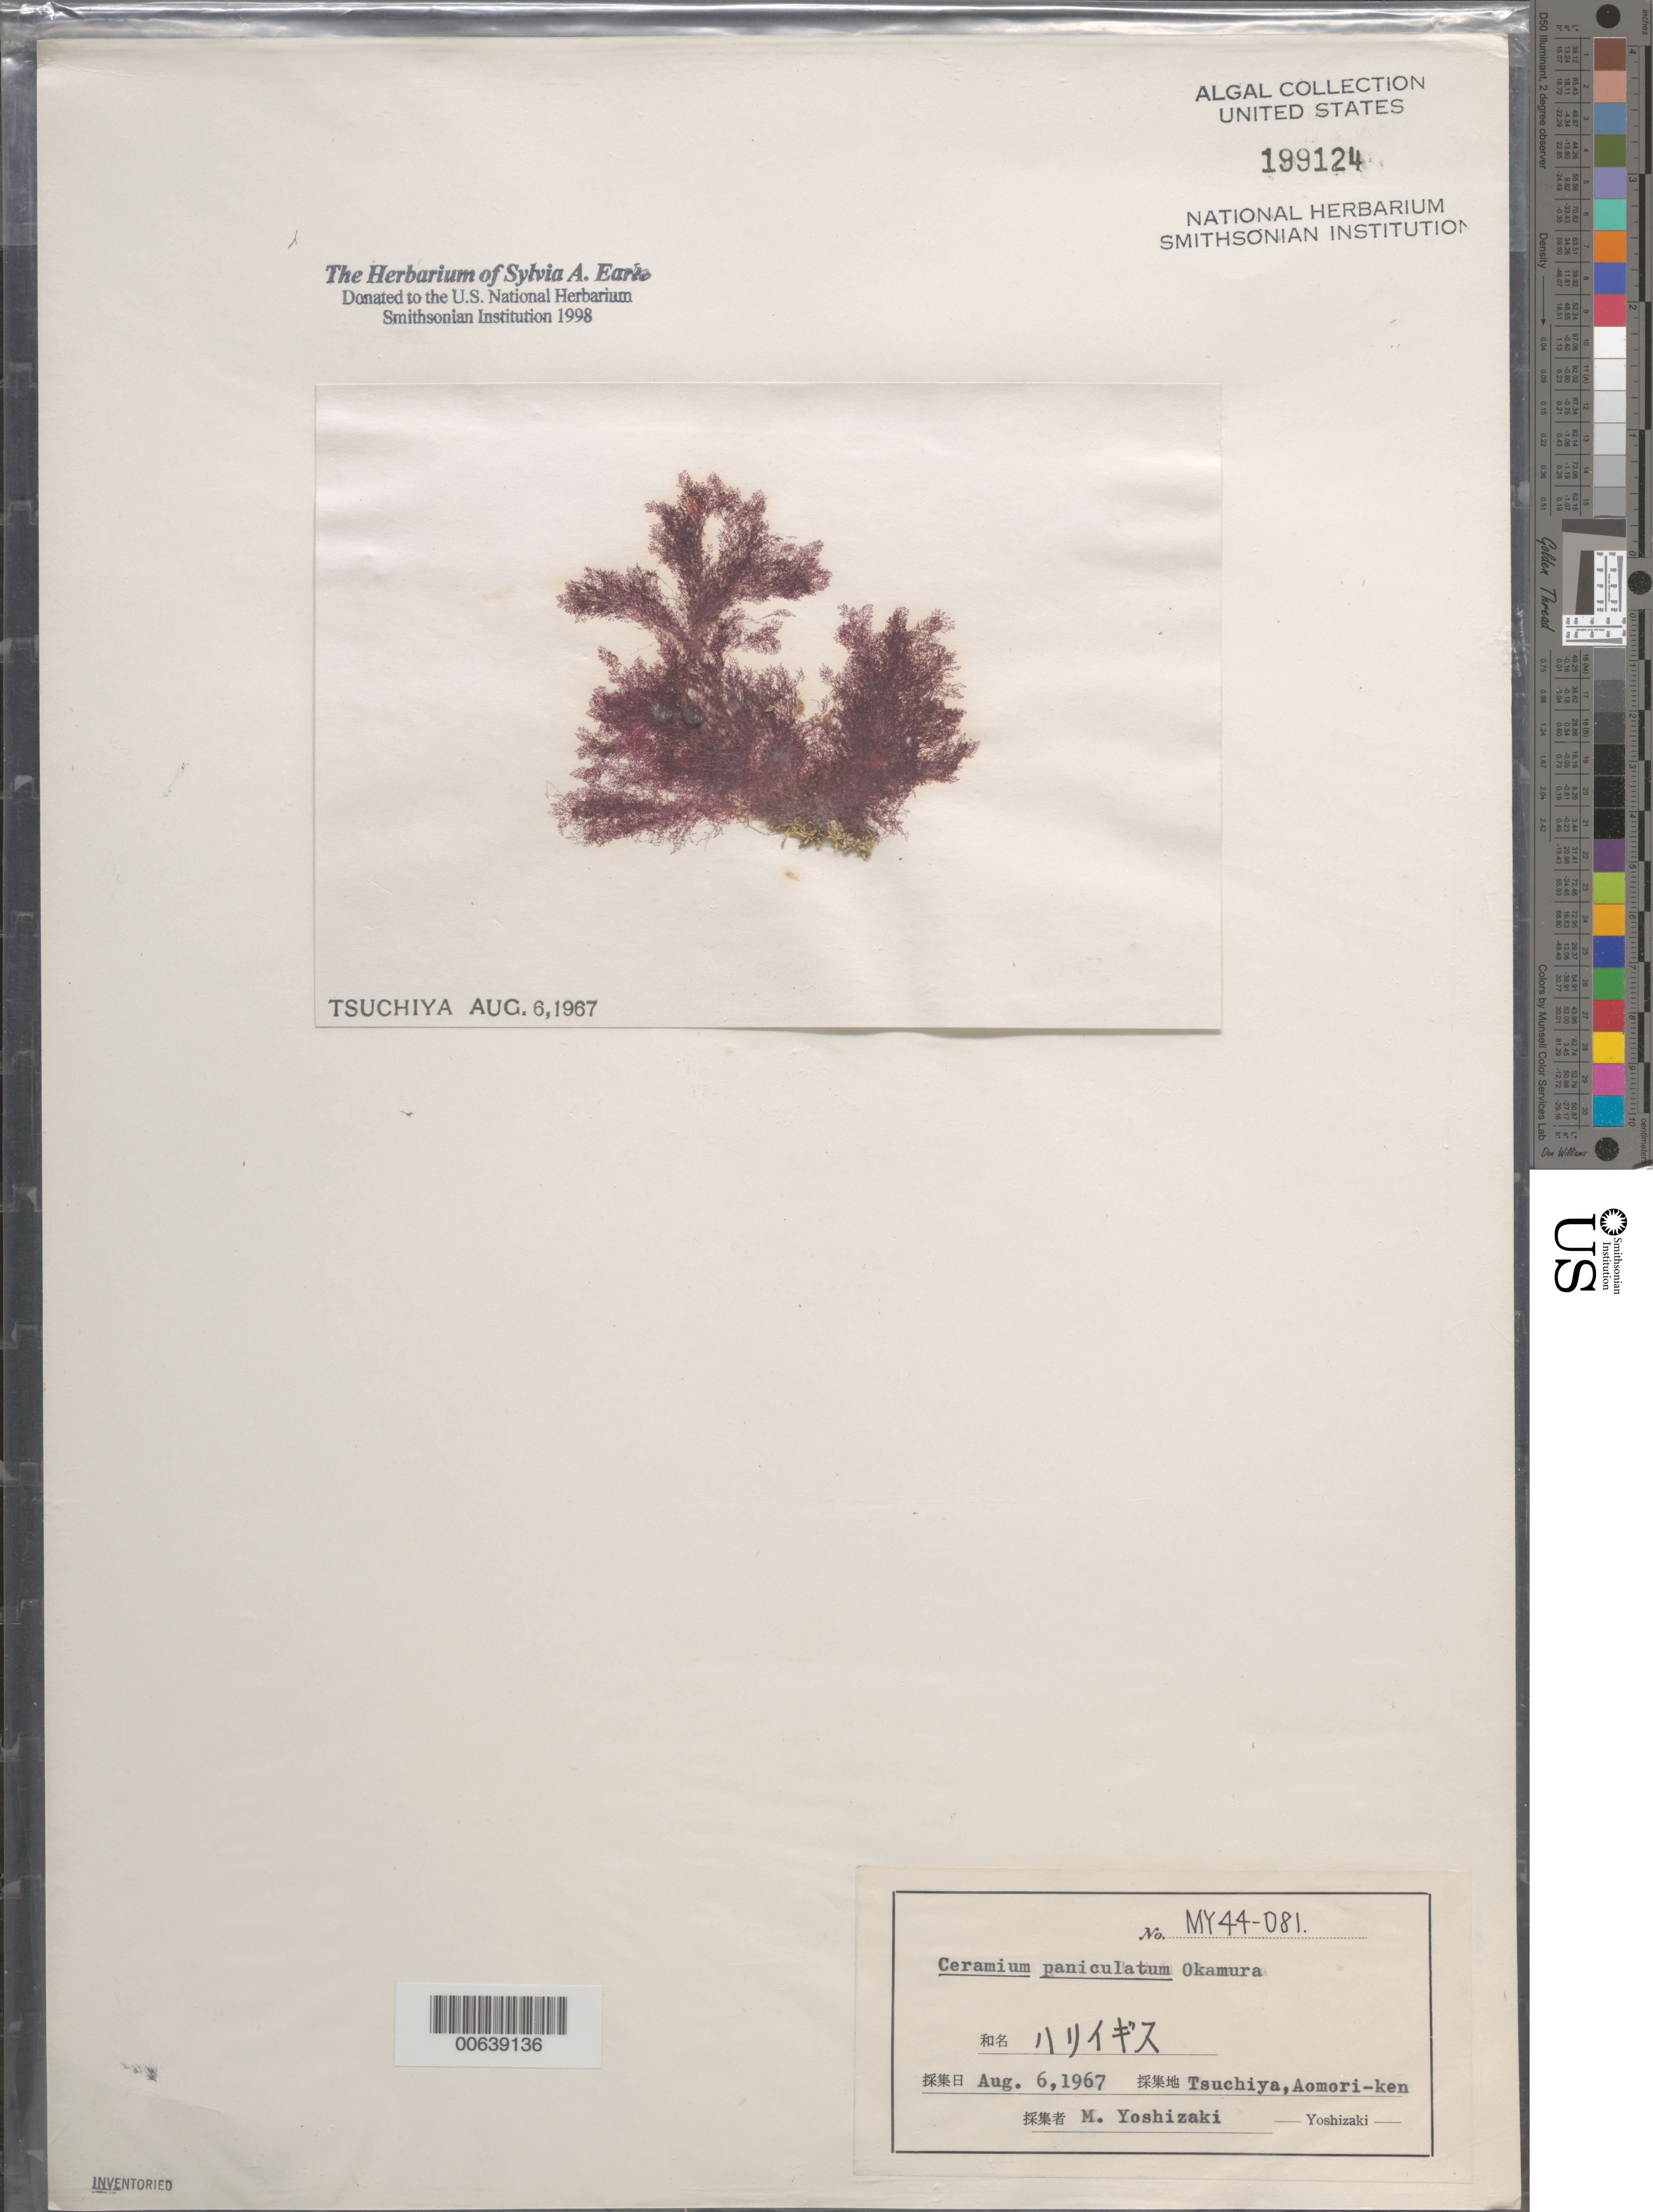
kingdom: Plantae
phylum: Rhodophyta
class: Florideophyceae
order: Ceramiales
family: Ceramiaceae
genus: Ceramium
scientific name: Ceramium paniculatum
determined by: Yoshizaki, M.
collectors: M. Yoshizaki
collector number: My 44-081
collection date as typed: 06 Aug 1967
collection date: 1967-08-06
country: Japan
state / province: Aomori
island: Honshu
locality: Tsuchiya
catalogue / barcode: US 199124